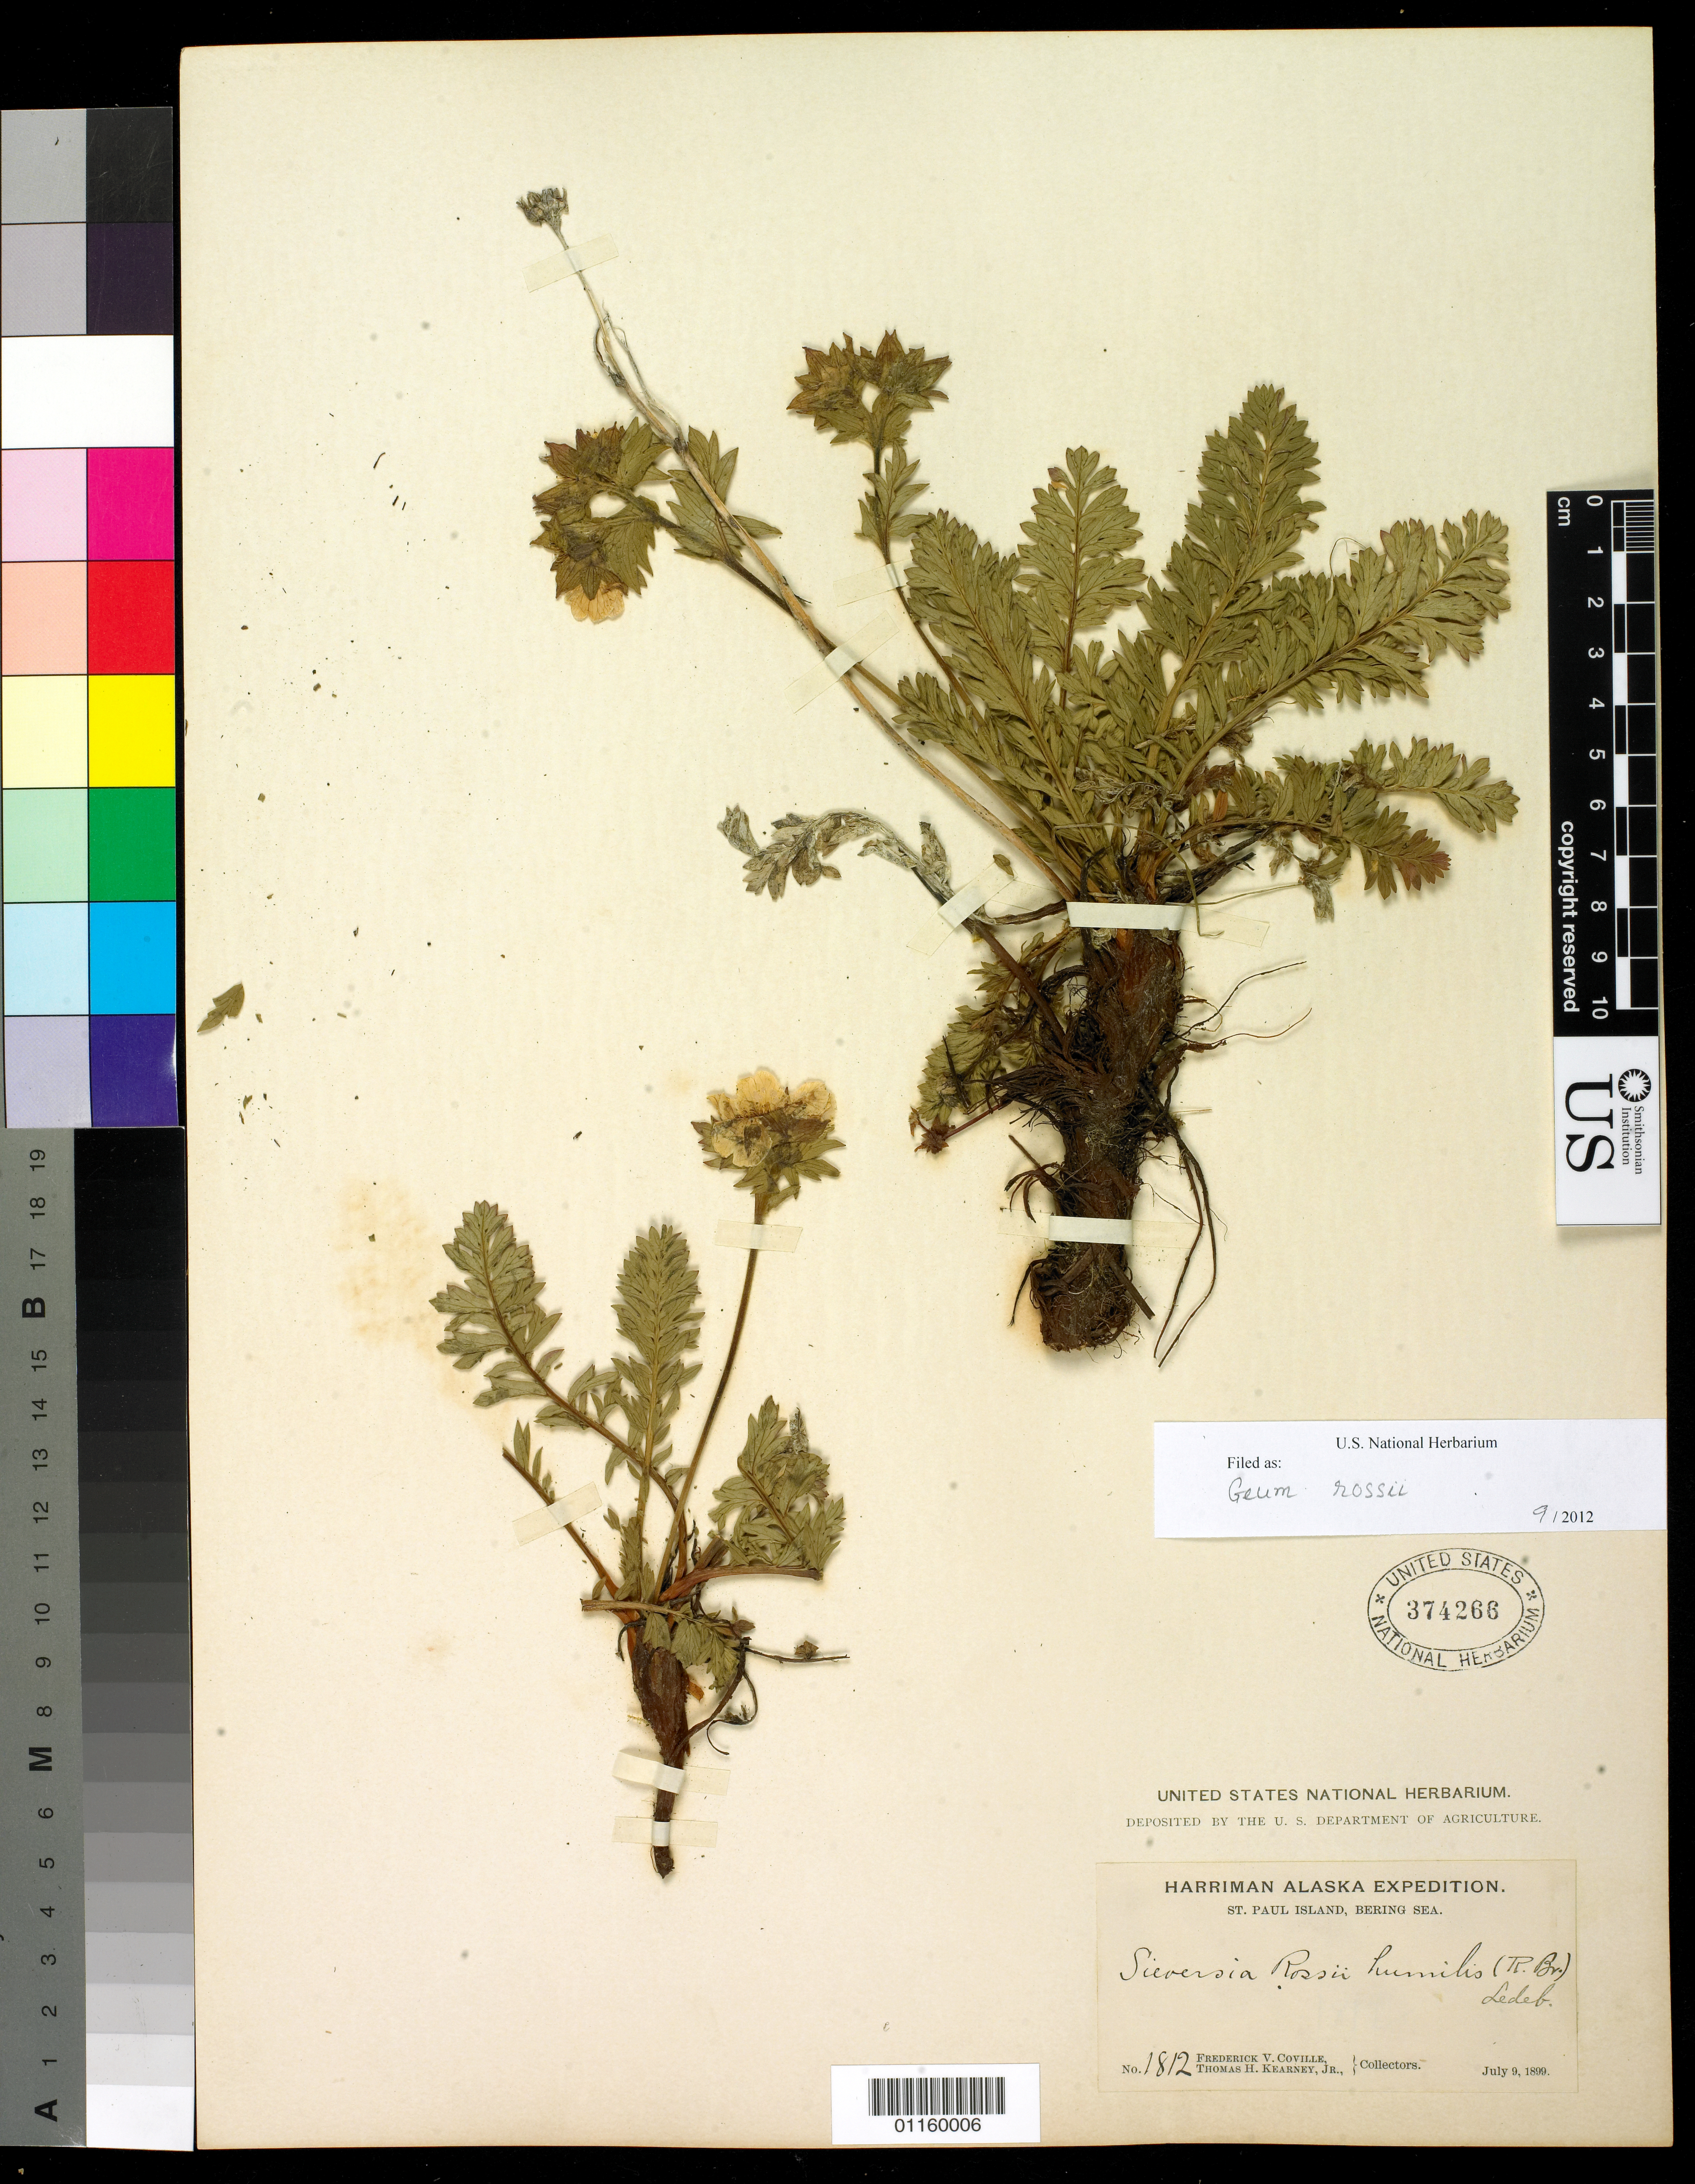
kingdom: Plantae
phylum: Tracheophyta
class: Magnoliopsida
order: Rosales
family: Rosaceae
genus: Geum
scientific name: Geum rossii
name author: (R. Br.) Ser.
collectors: F. V. Coville & T. H. Kearney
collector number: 1812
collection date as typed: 09 Jul 1899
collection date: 1899-07-09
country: United States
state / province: Alaska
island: St. Paul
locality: Bering Sea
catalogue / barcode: US 374266